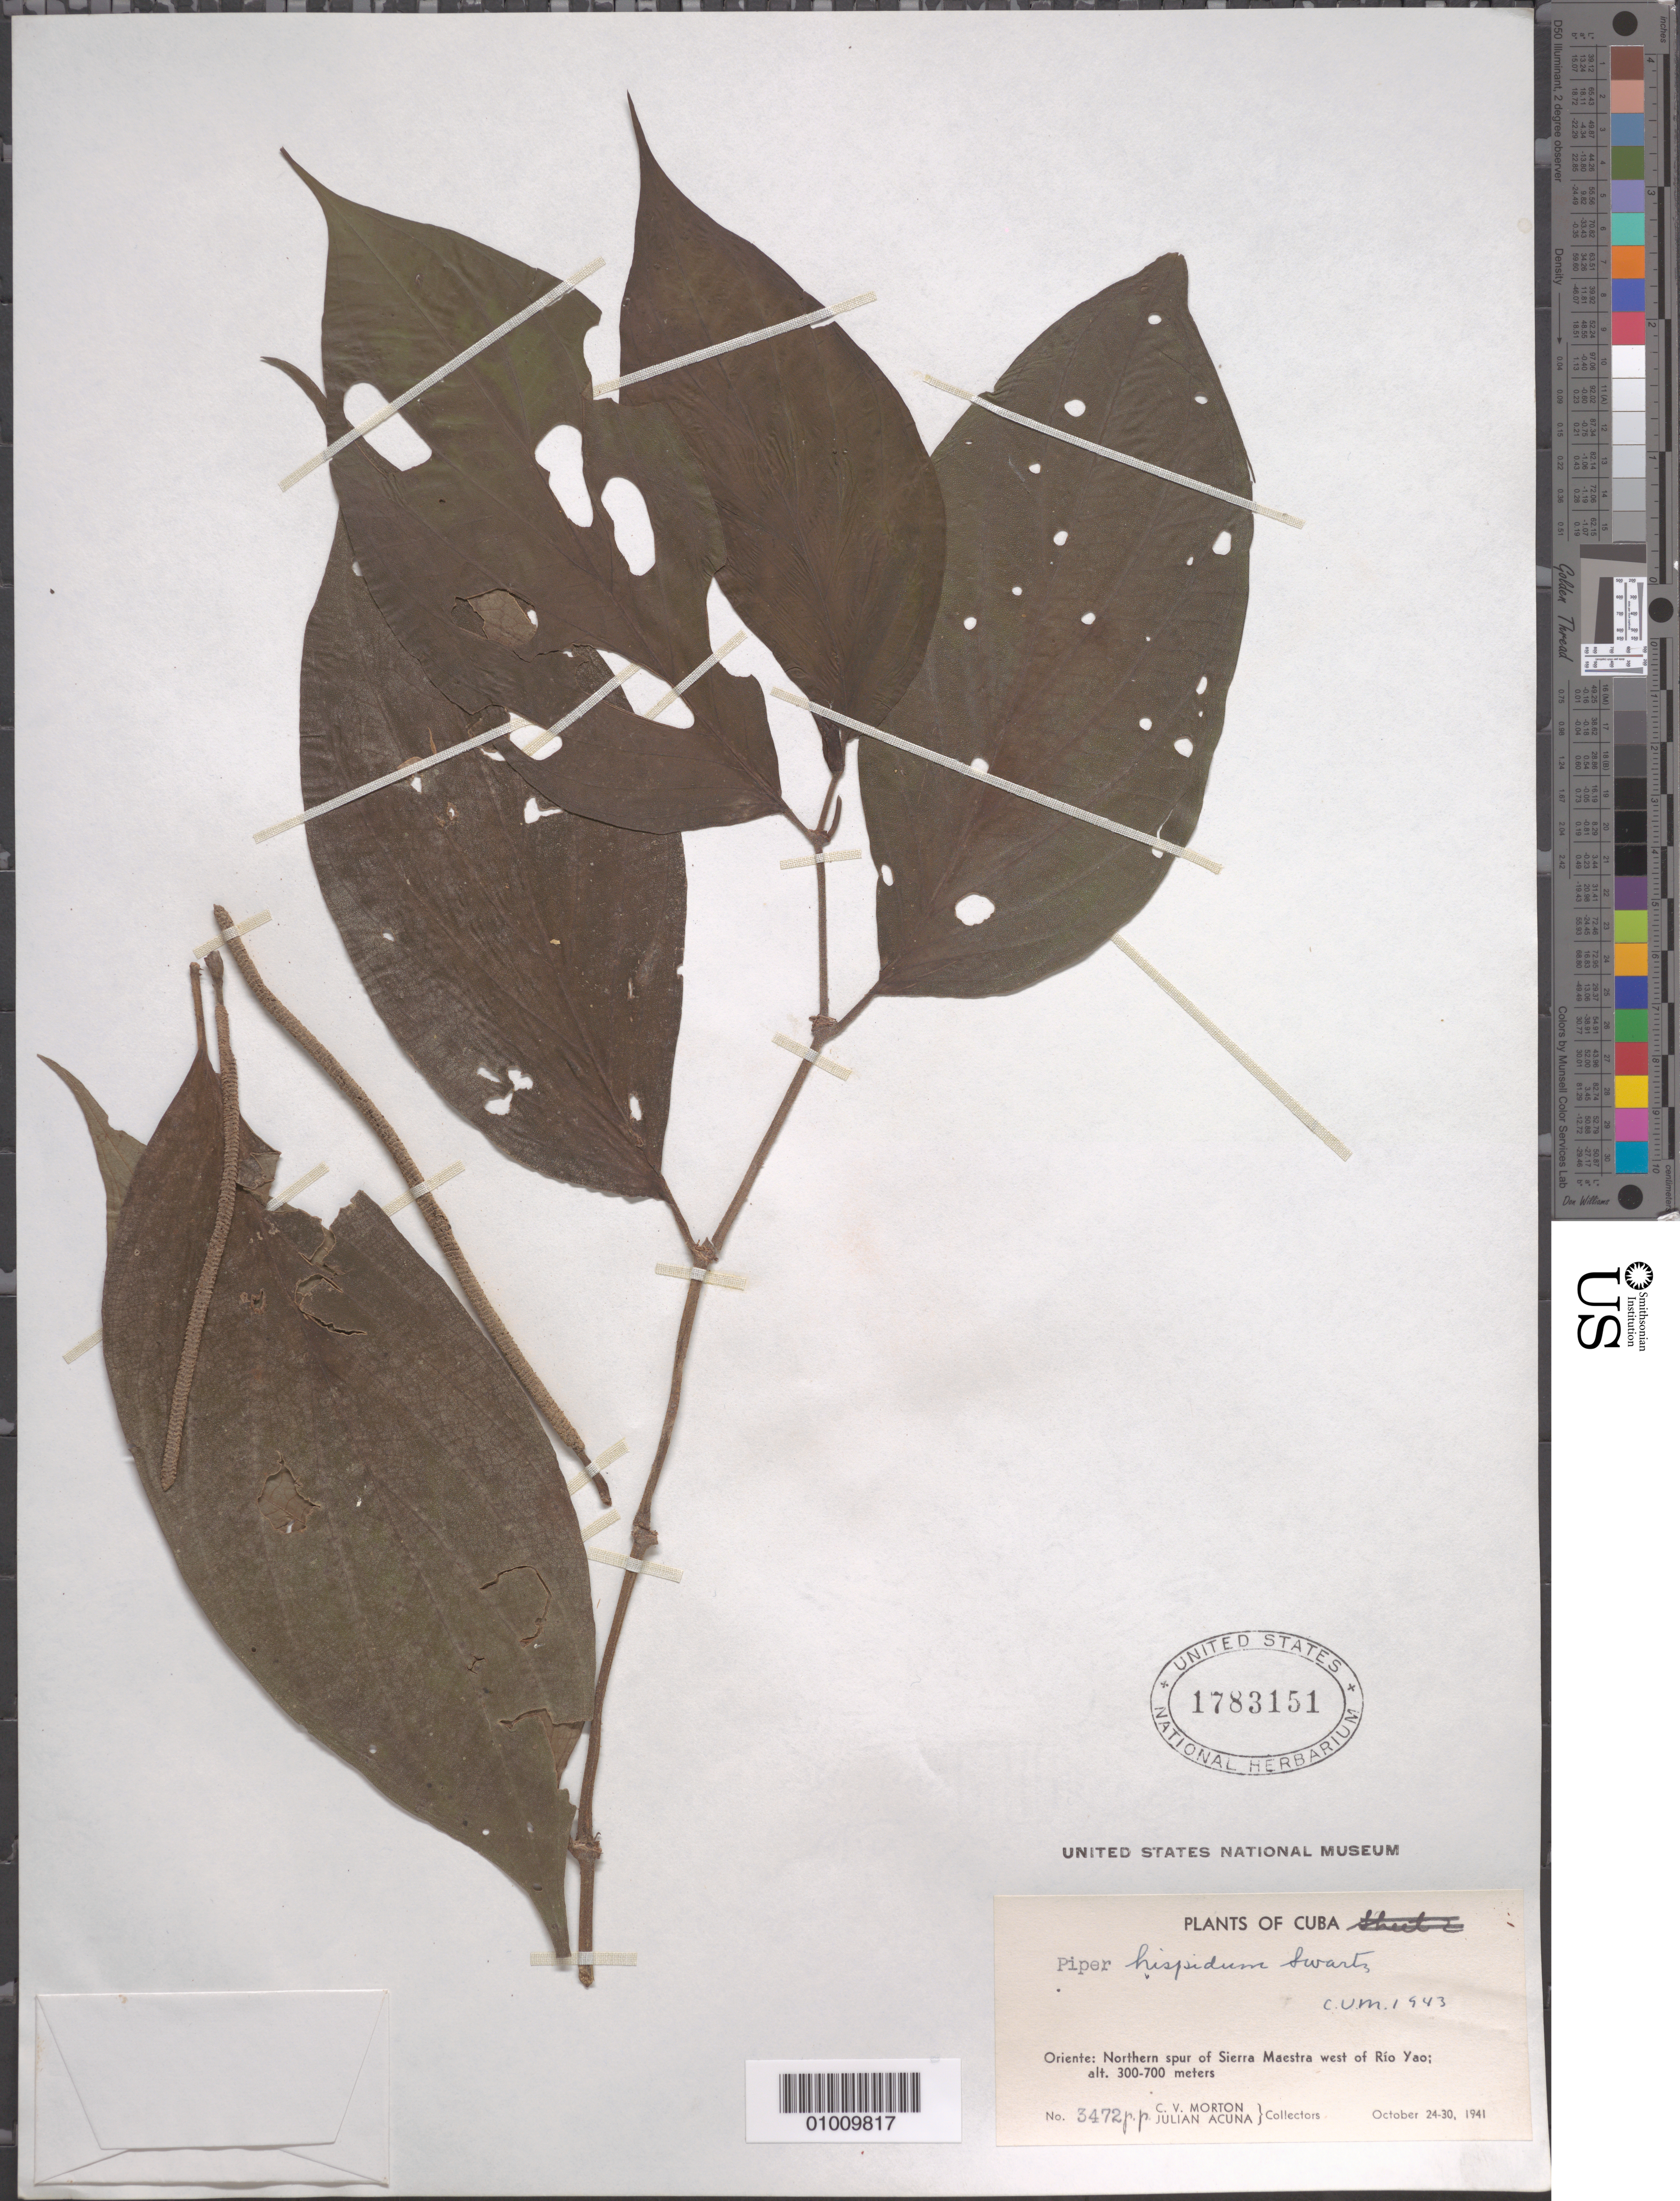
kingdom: Plantae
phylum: Tracheophyta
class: Magnoliopsida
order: Piperales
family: Piperaceae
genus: Piper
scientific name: Piper hispidum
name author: Sw.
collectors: C. V. Morton & J. Acuña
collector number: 3472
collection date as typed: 24 Oct 1941 to 30 Oct 1941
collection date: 1941-10-24/1941-10-30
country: Cuba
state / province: Oriente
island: Cuba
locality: Northern spur of Sierra Maestra W of Rio Yao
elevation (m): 300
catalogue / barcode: US 1783151